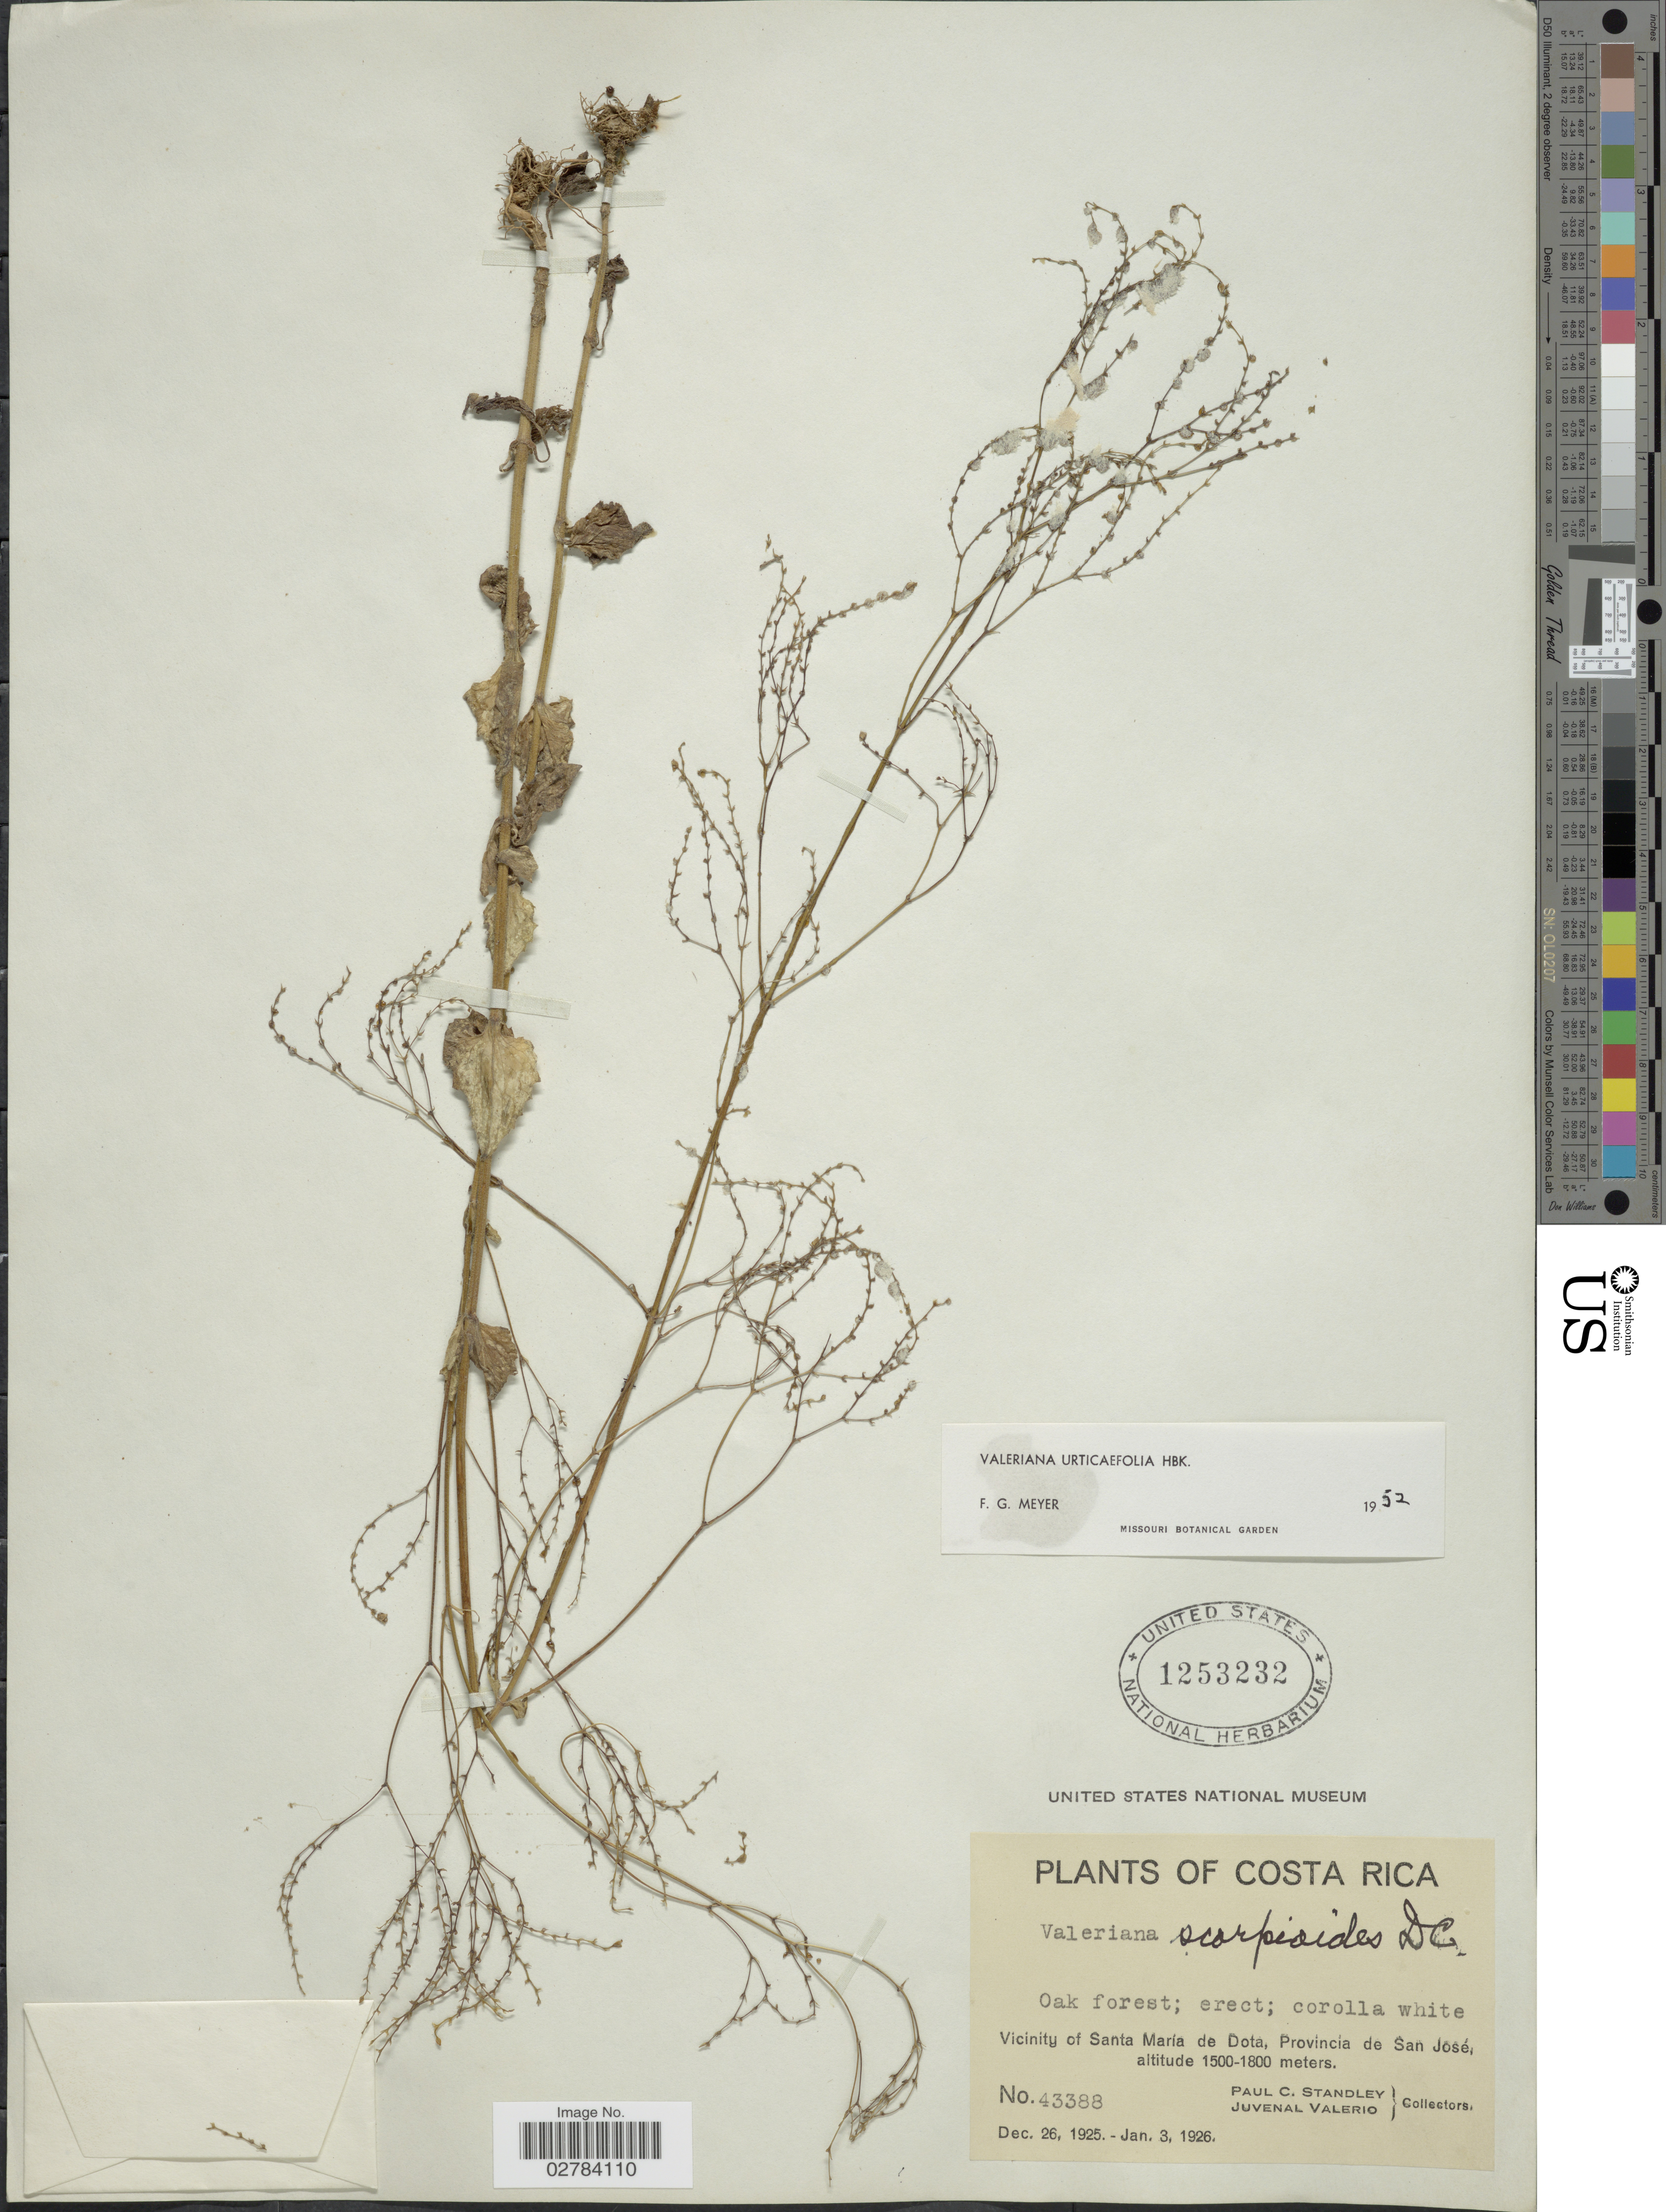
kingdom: Plantae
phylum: Tracheophyta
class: Magnoliopsida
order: Dipsacales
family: Caprifoliaceae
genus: Valeriana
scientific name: Valeriana urticaefolia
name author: Kunth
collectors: P. C. Standley & J. Valerio R.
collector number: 43388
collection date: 1925-12-26/1926-01-03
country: Costa Rica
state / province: San José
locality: Vicinity of Santa María de Dota.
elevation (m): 1500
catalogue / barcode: US 1253232